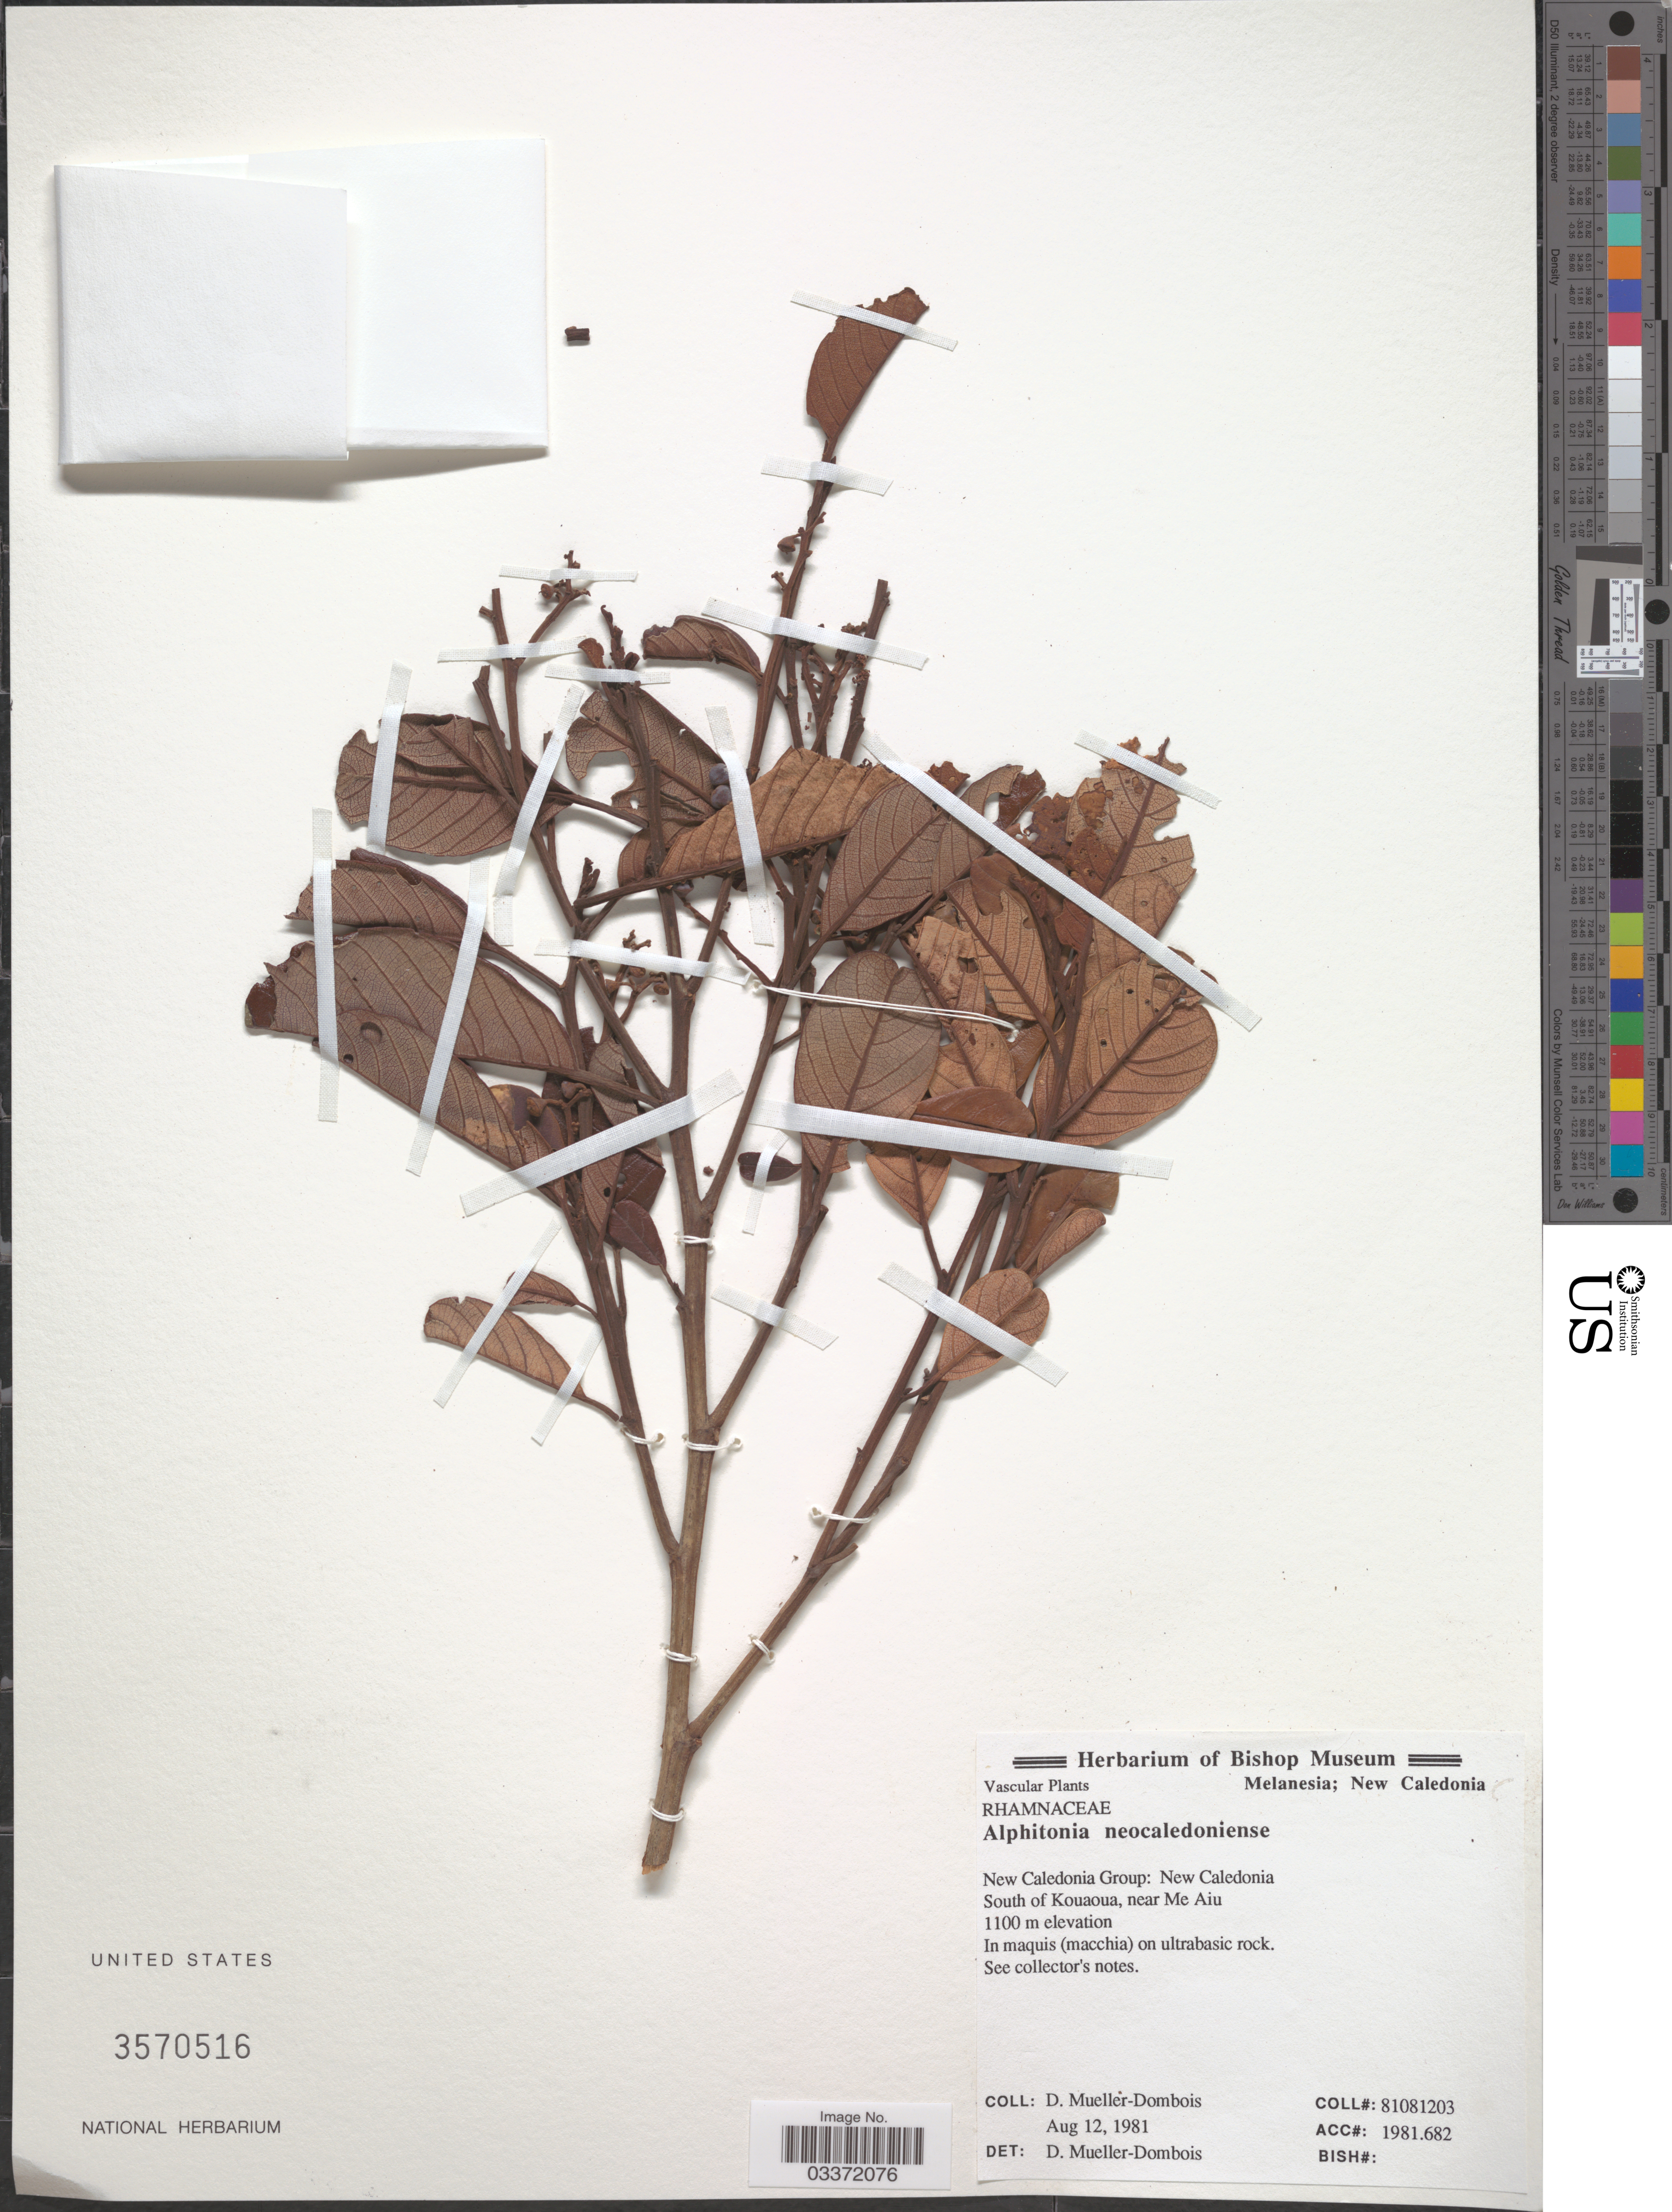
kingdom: Plantae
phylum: Tracheophyta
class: Magnoliopsida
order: Rosales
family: Rhamnaceae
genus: Alphitonia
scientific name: Alphitonia neocaledonica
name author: (Schltr.) Guillaumin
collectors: D. Mueller-Dombois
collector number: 81081203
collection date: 1981-08-12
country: New Caledonia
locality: New Caledonia Group: New Caledonia. South of Kouaoua, near Me Aiu.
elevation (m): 1100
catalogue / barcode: US 3570516